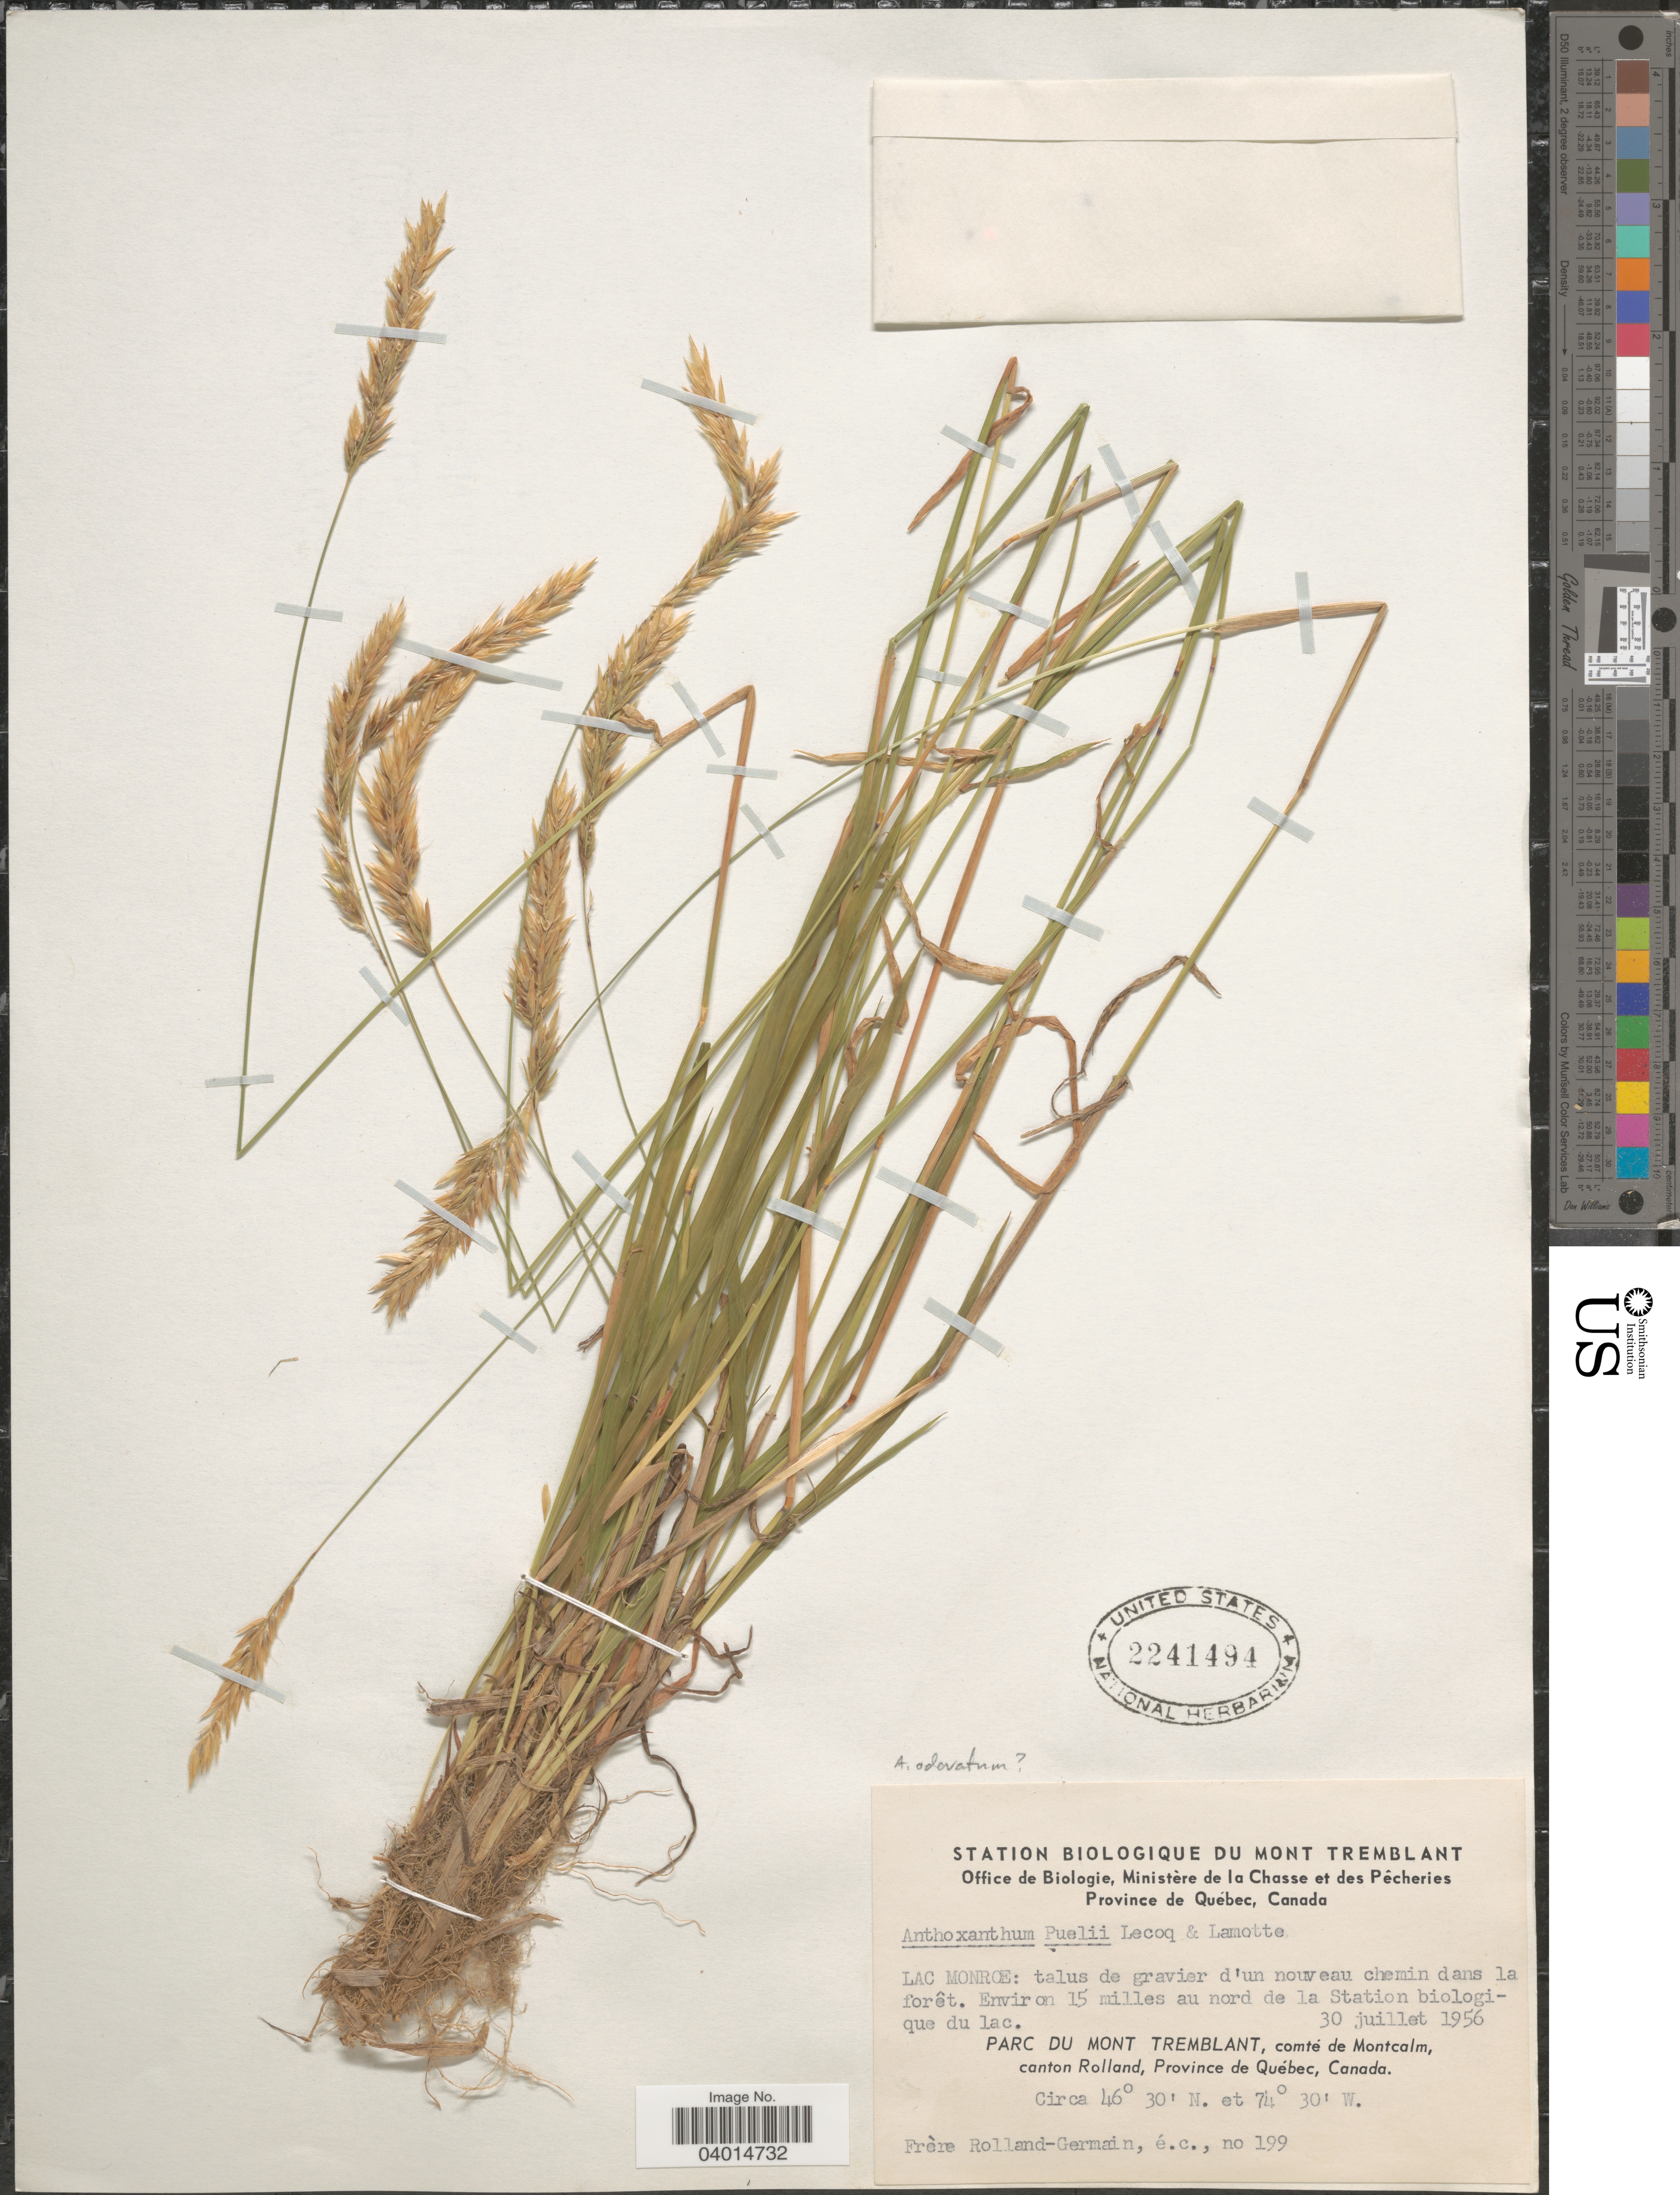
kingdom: Plantae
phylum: Tracheophyta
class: Liliopsida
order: Poales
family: Poaceae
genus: Anthoxanthum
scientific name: Anthoxanthum odoratum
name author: L.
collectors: Rolland-Germain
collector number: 199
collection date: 1956-07-30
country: Canada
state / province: Quebec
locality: Lac Monroe. En on 15 milles au nord de la Station biologique du lac. Parc Du Mont Tremblant, comté de Montcalm, canton Rolland.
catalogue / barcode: US 2241494